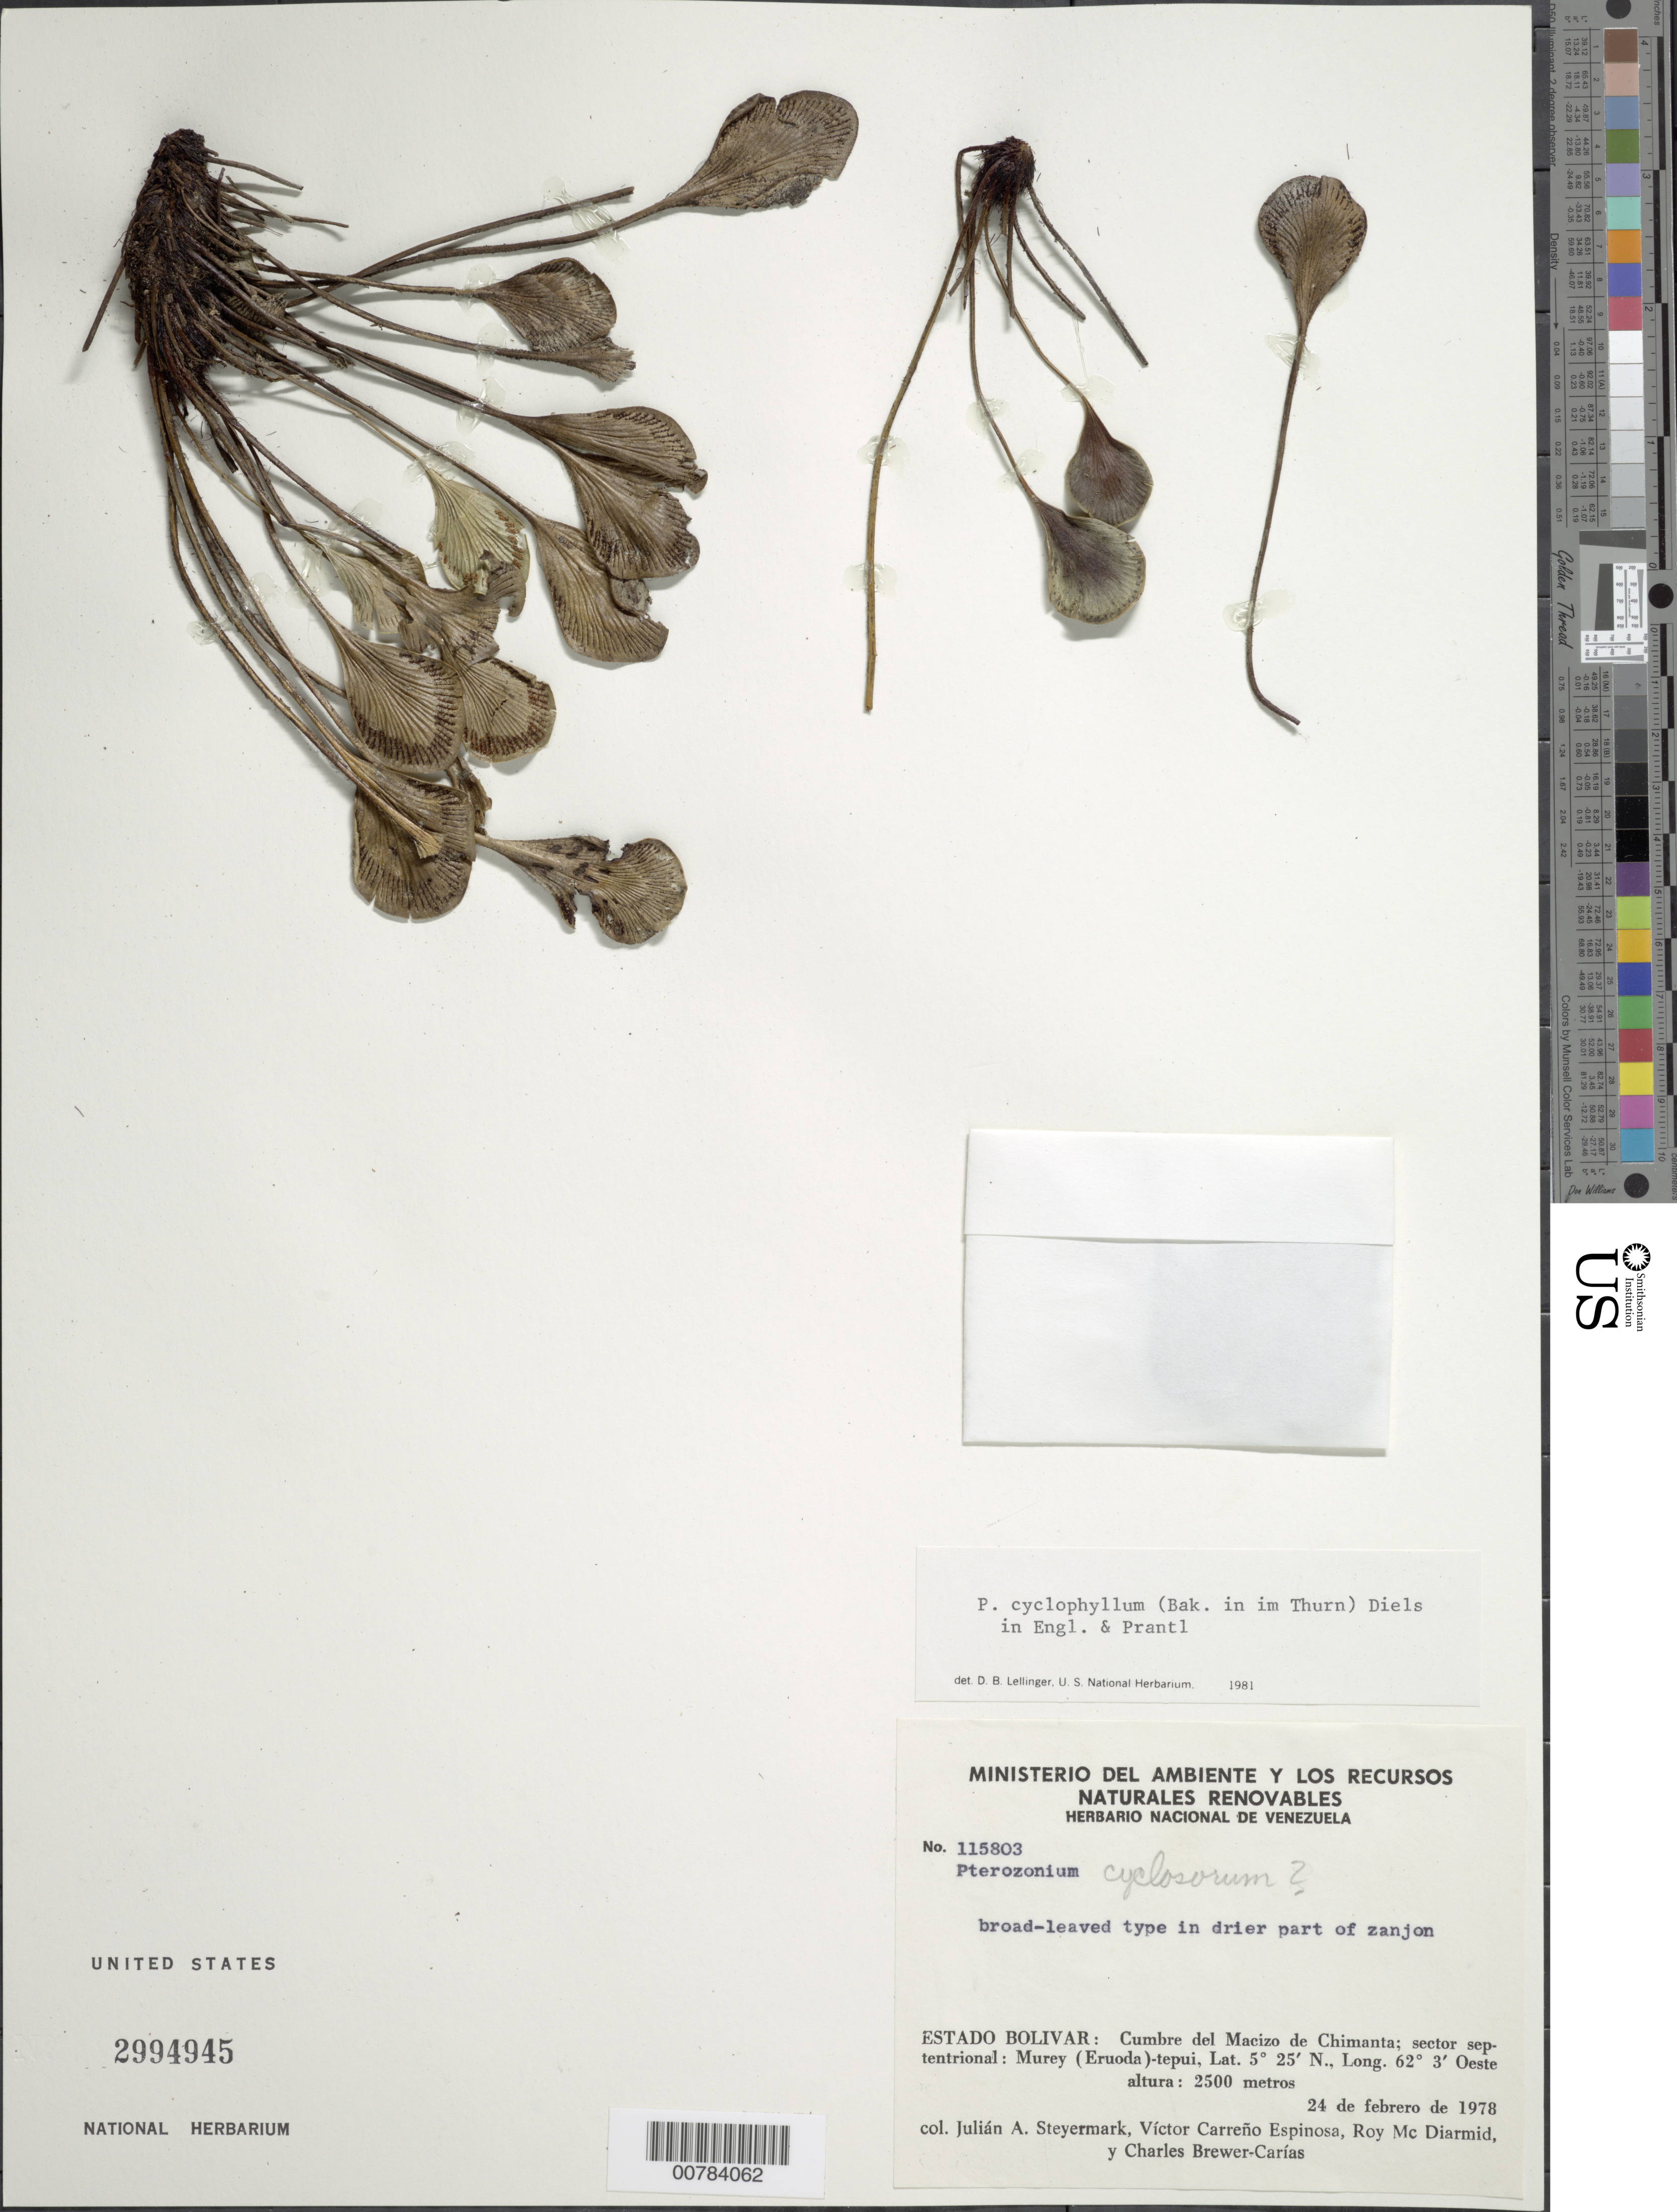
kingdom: Plantae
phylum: Tracheophyta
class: Polypodiopsida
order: Polypodiales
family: Pteridaceae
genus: Pterozonium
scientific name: Pterozonium cyclophyllum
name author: (Baker) Diels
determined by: Lellinger, David B., (BOT), Smithsonian Institution - National Museum of Natural History (UNITED STATES)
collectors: J. Steyermark, V. Carreño E., R. Mc Diarmid & C. Brewer-Carias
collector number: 115803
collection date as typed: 24-Feb-78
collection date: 1978-02-24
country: Venezuela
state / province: Bolívar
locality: Macizo de Chimantá, cumbre; sector septentrional; Murey (Eruoda)-tepuí.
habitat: Hanging from shaded bluffs of zanjon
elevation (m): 2500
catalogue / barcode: US 2994945